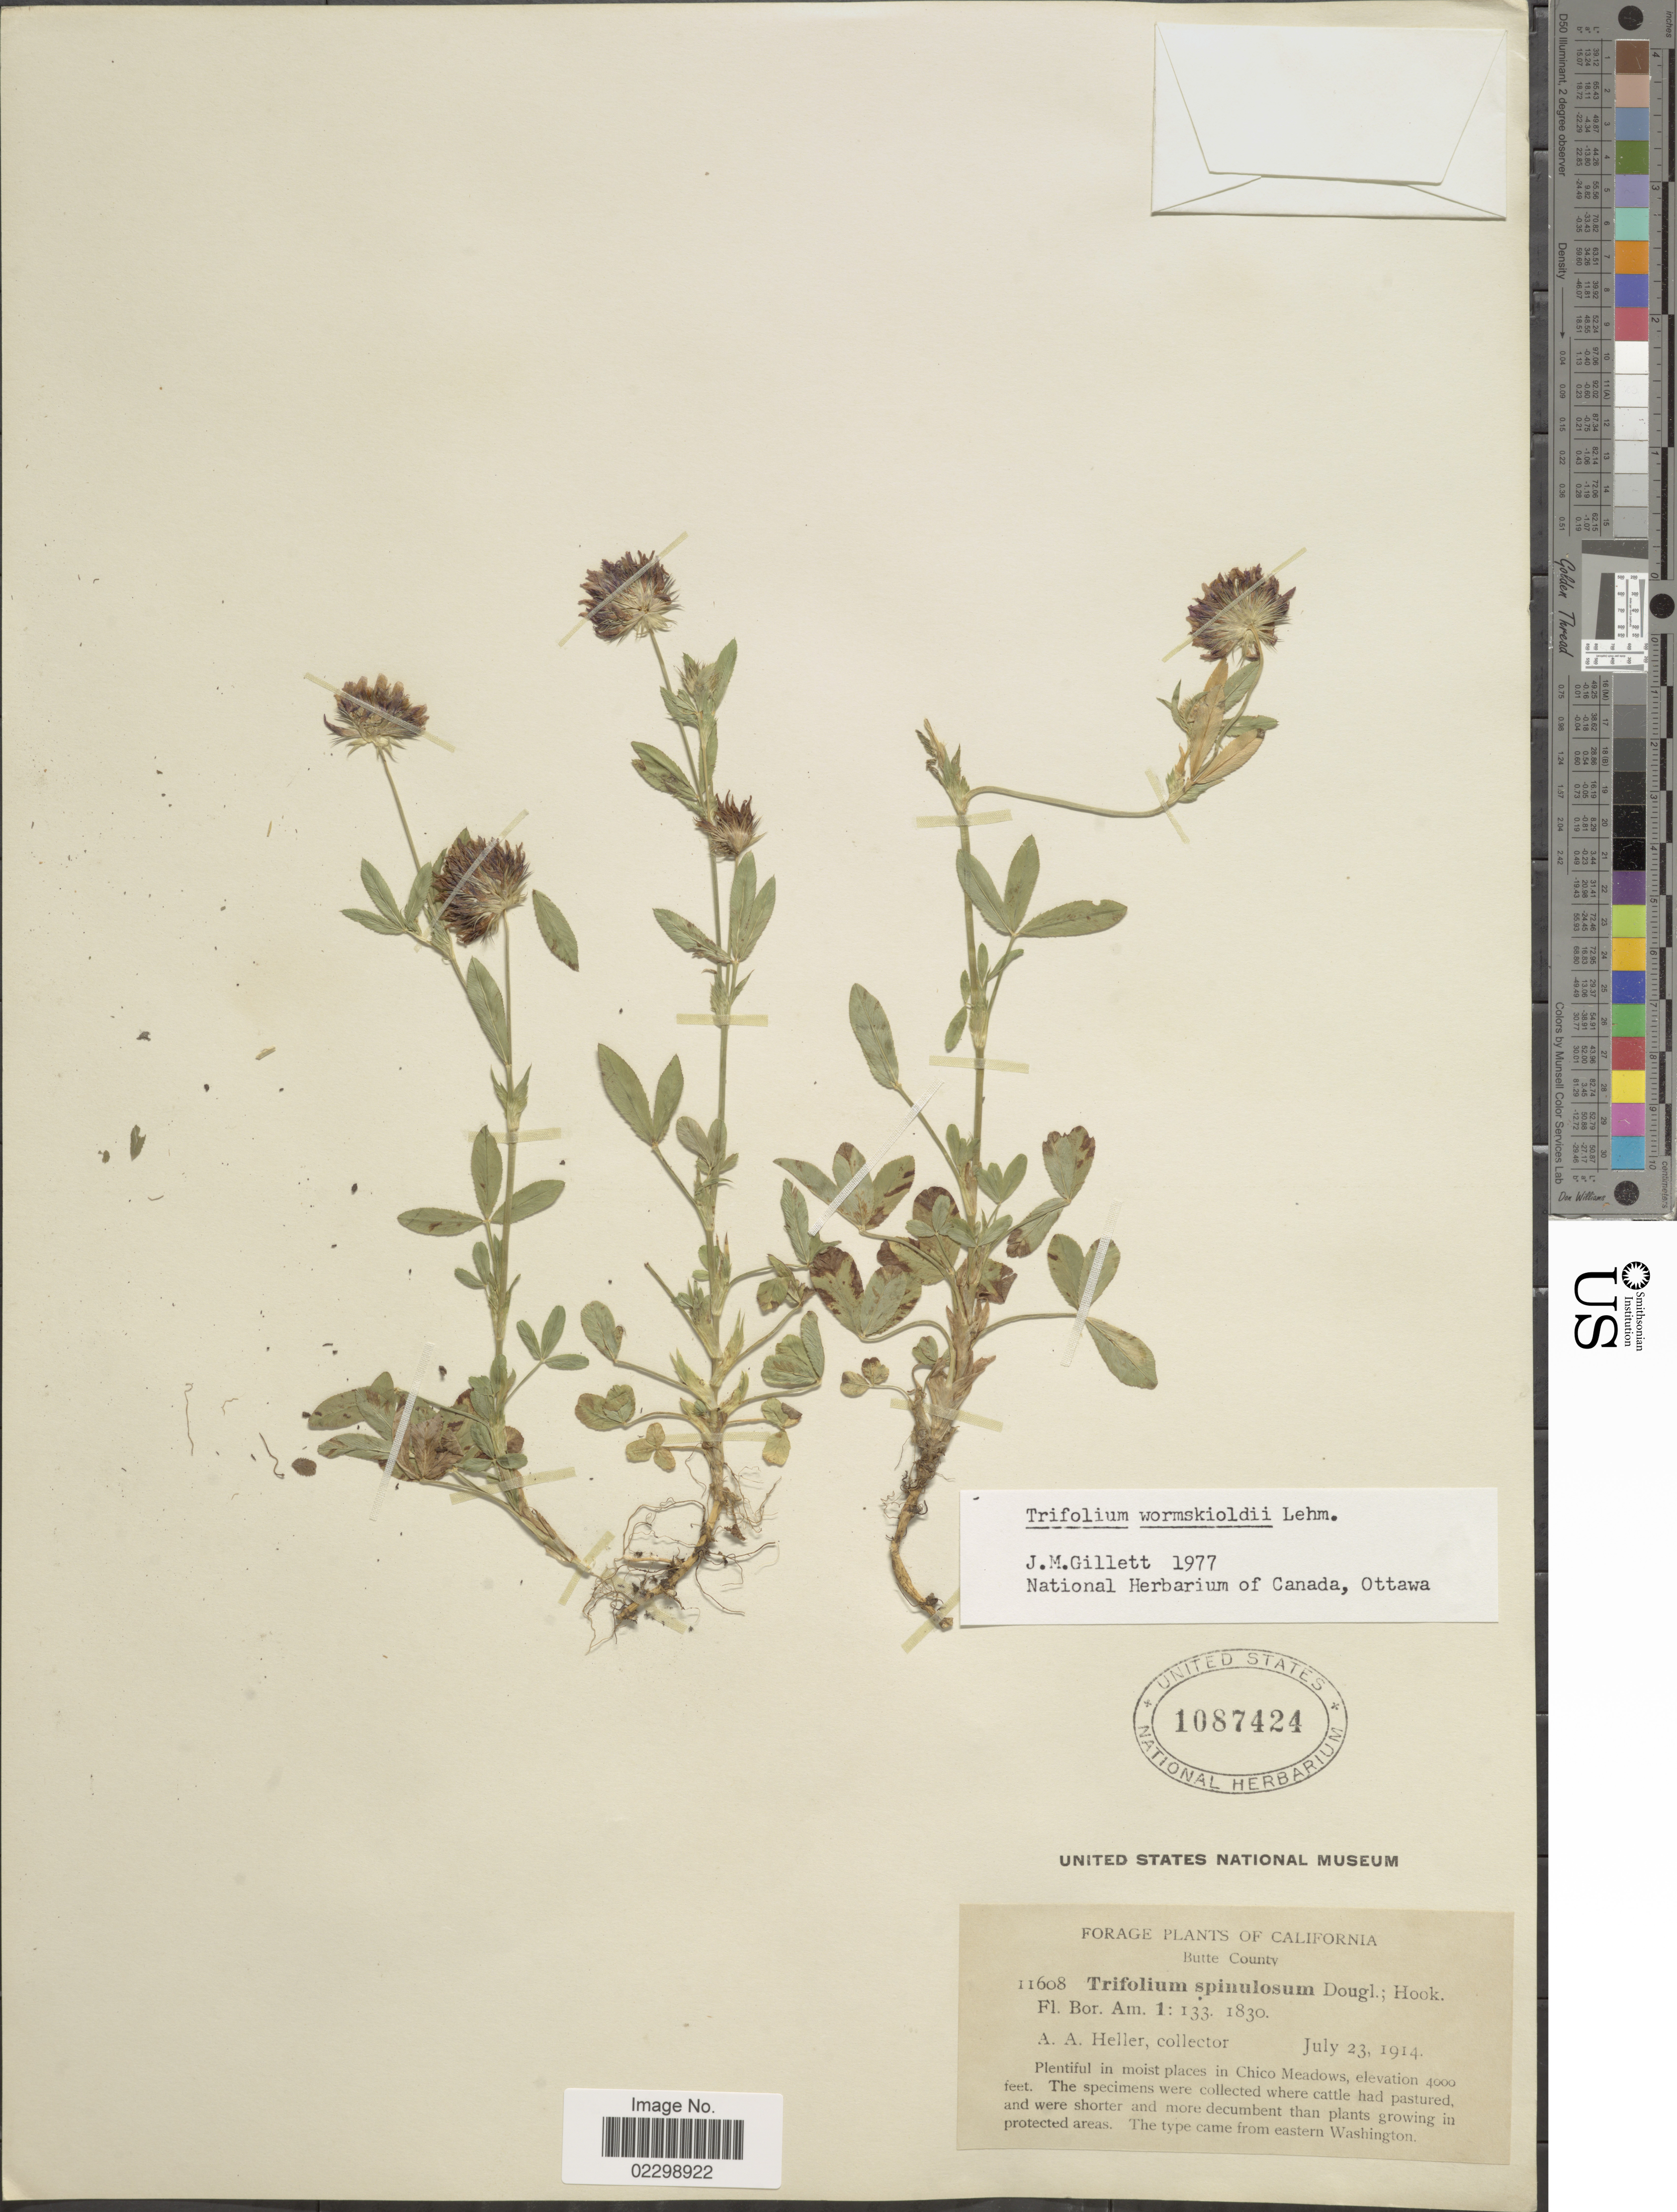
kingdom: Plantae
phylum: Tracheophyta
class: Magnoliopsida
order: Fabales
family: Fabaceae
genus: Trifolium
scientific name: Trifolium wormskioldii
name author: Lehm.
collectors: A. A. Heller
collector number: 11608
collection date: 1914-07-23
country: United States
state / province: California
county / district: Butte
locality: Butte County, in moist places in Chico Meadows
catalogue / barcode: US 1087424